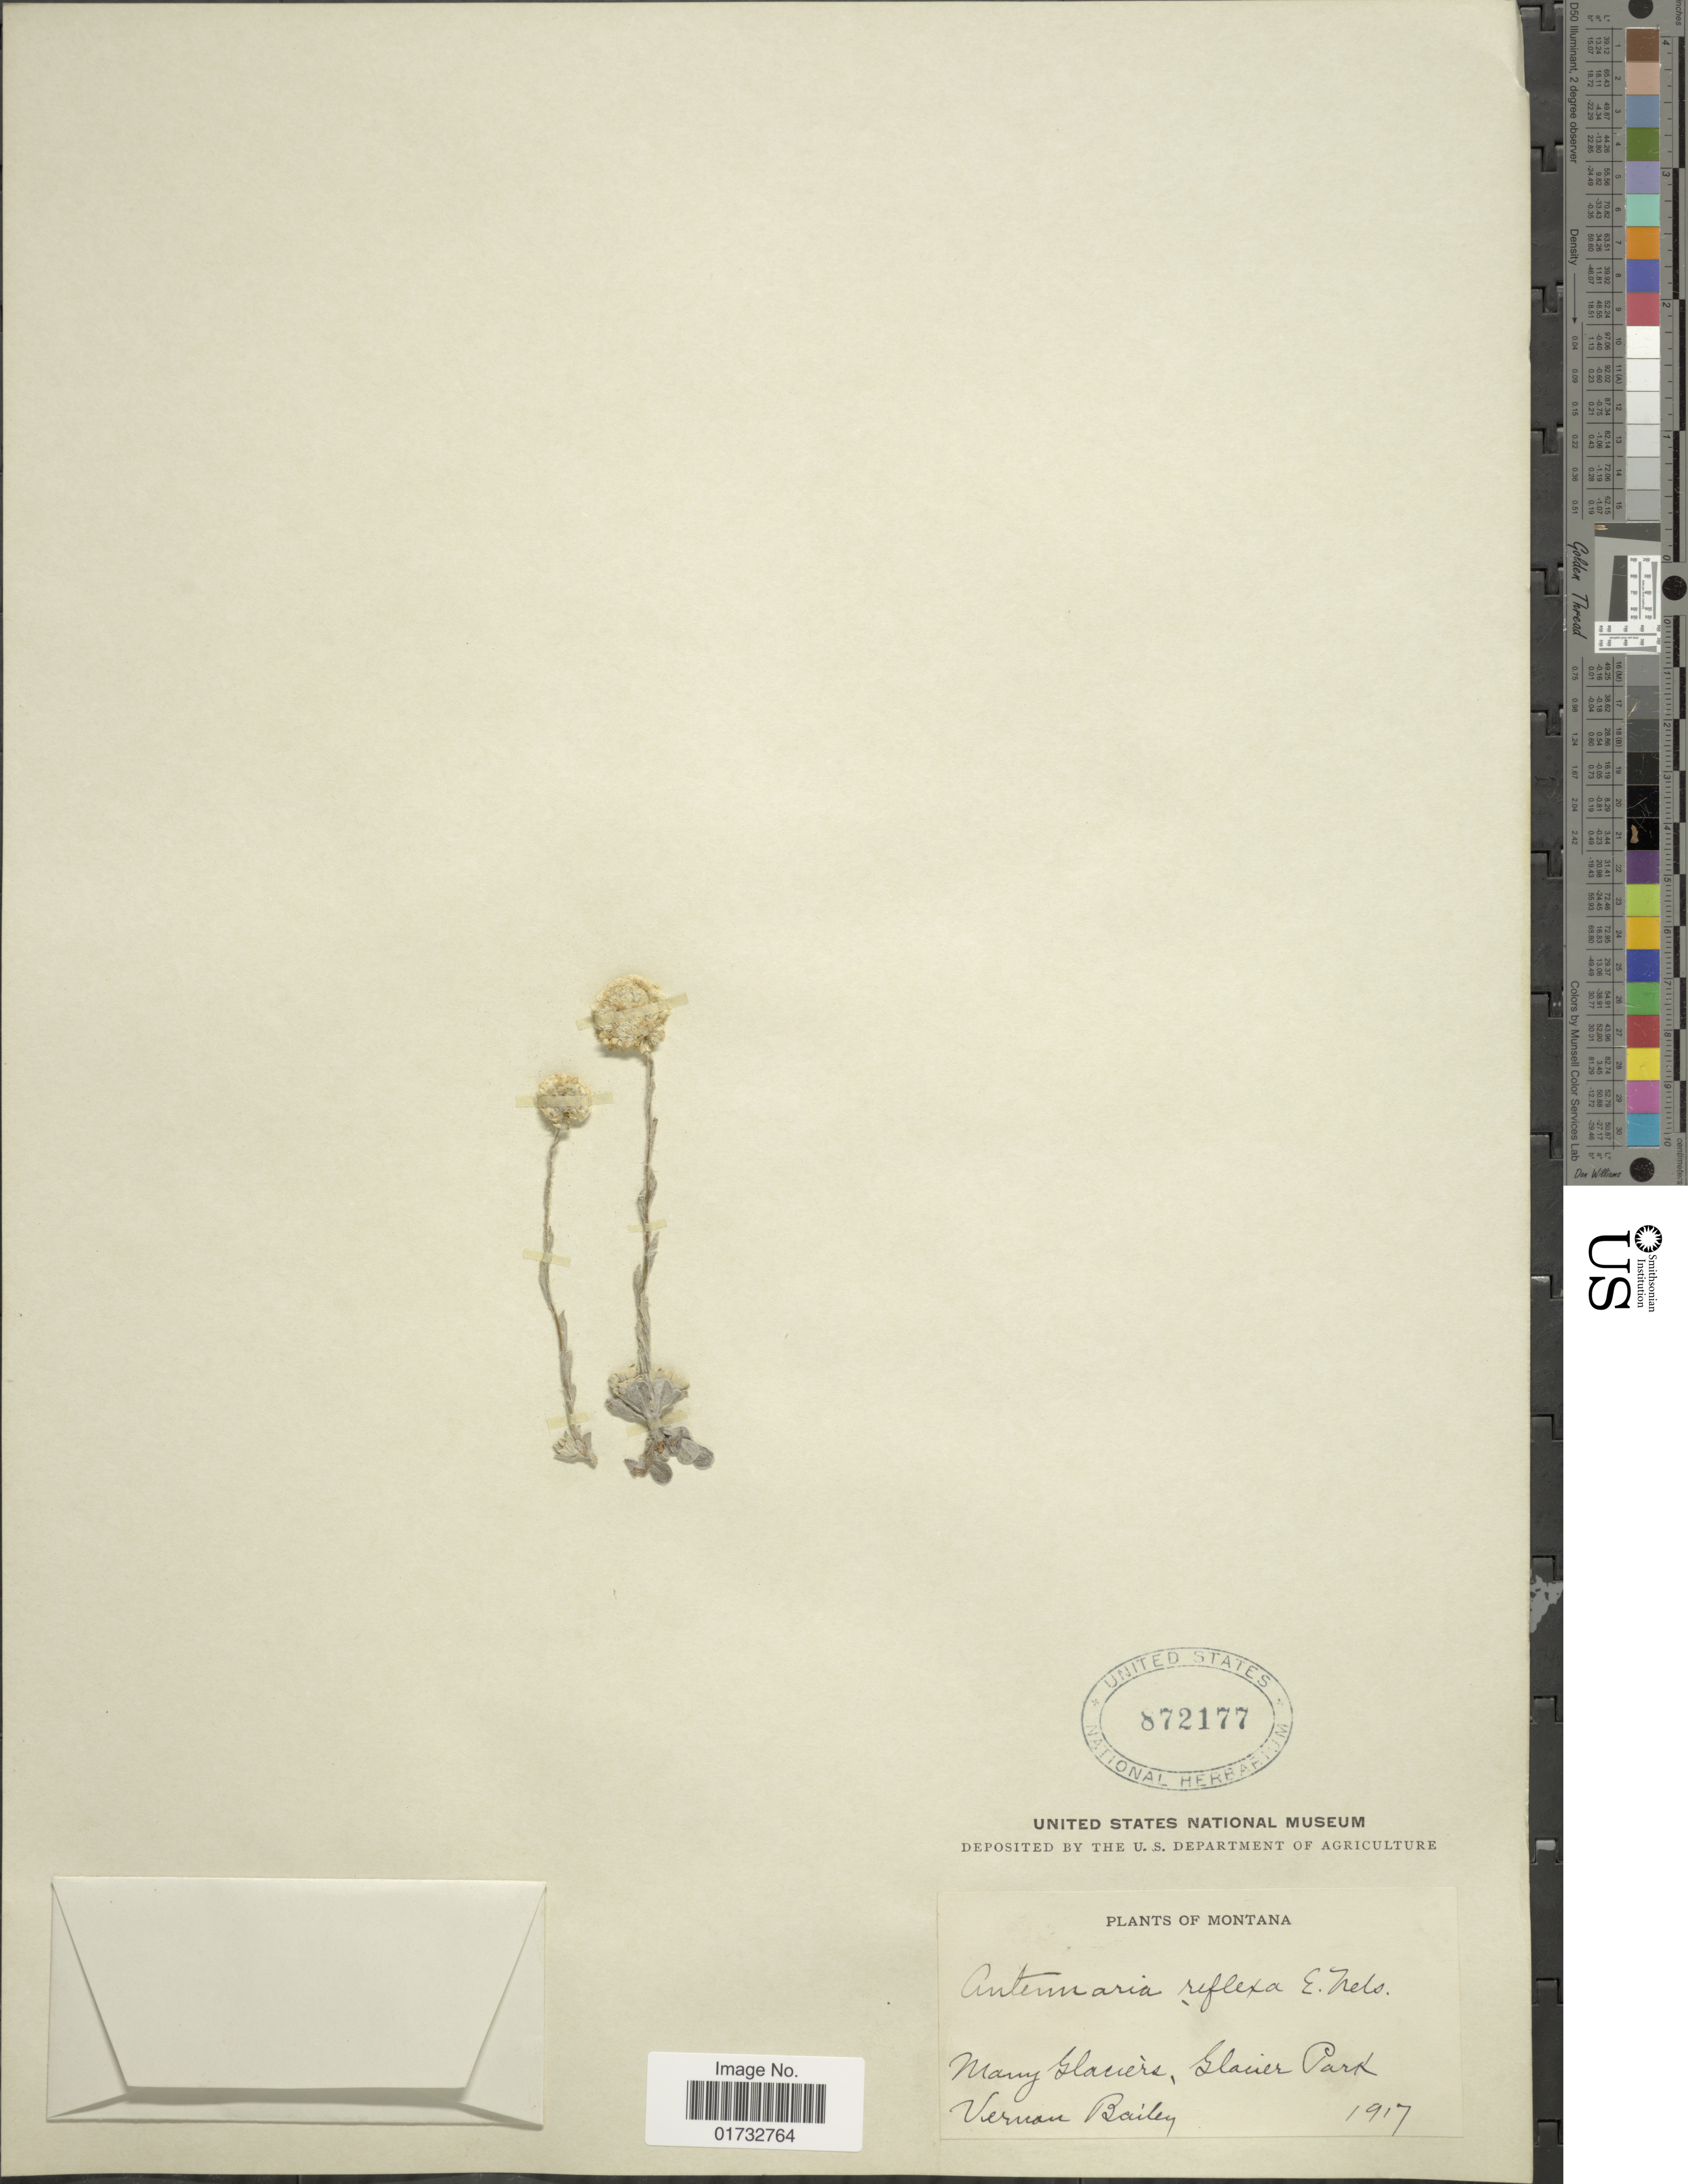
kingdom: Plantae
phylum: Tracheophyta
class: Magnoliopsida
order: Asterales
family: Asteraceae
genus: Antennaria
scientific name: Antennaria reflexa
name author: E.E. Nelson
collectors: V. O. Bailey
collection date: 1917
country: United States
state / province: Montana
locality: Many Glaciers, Glacier Park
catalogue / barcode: US 872177